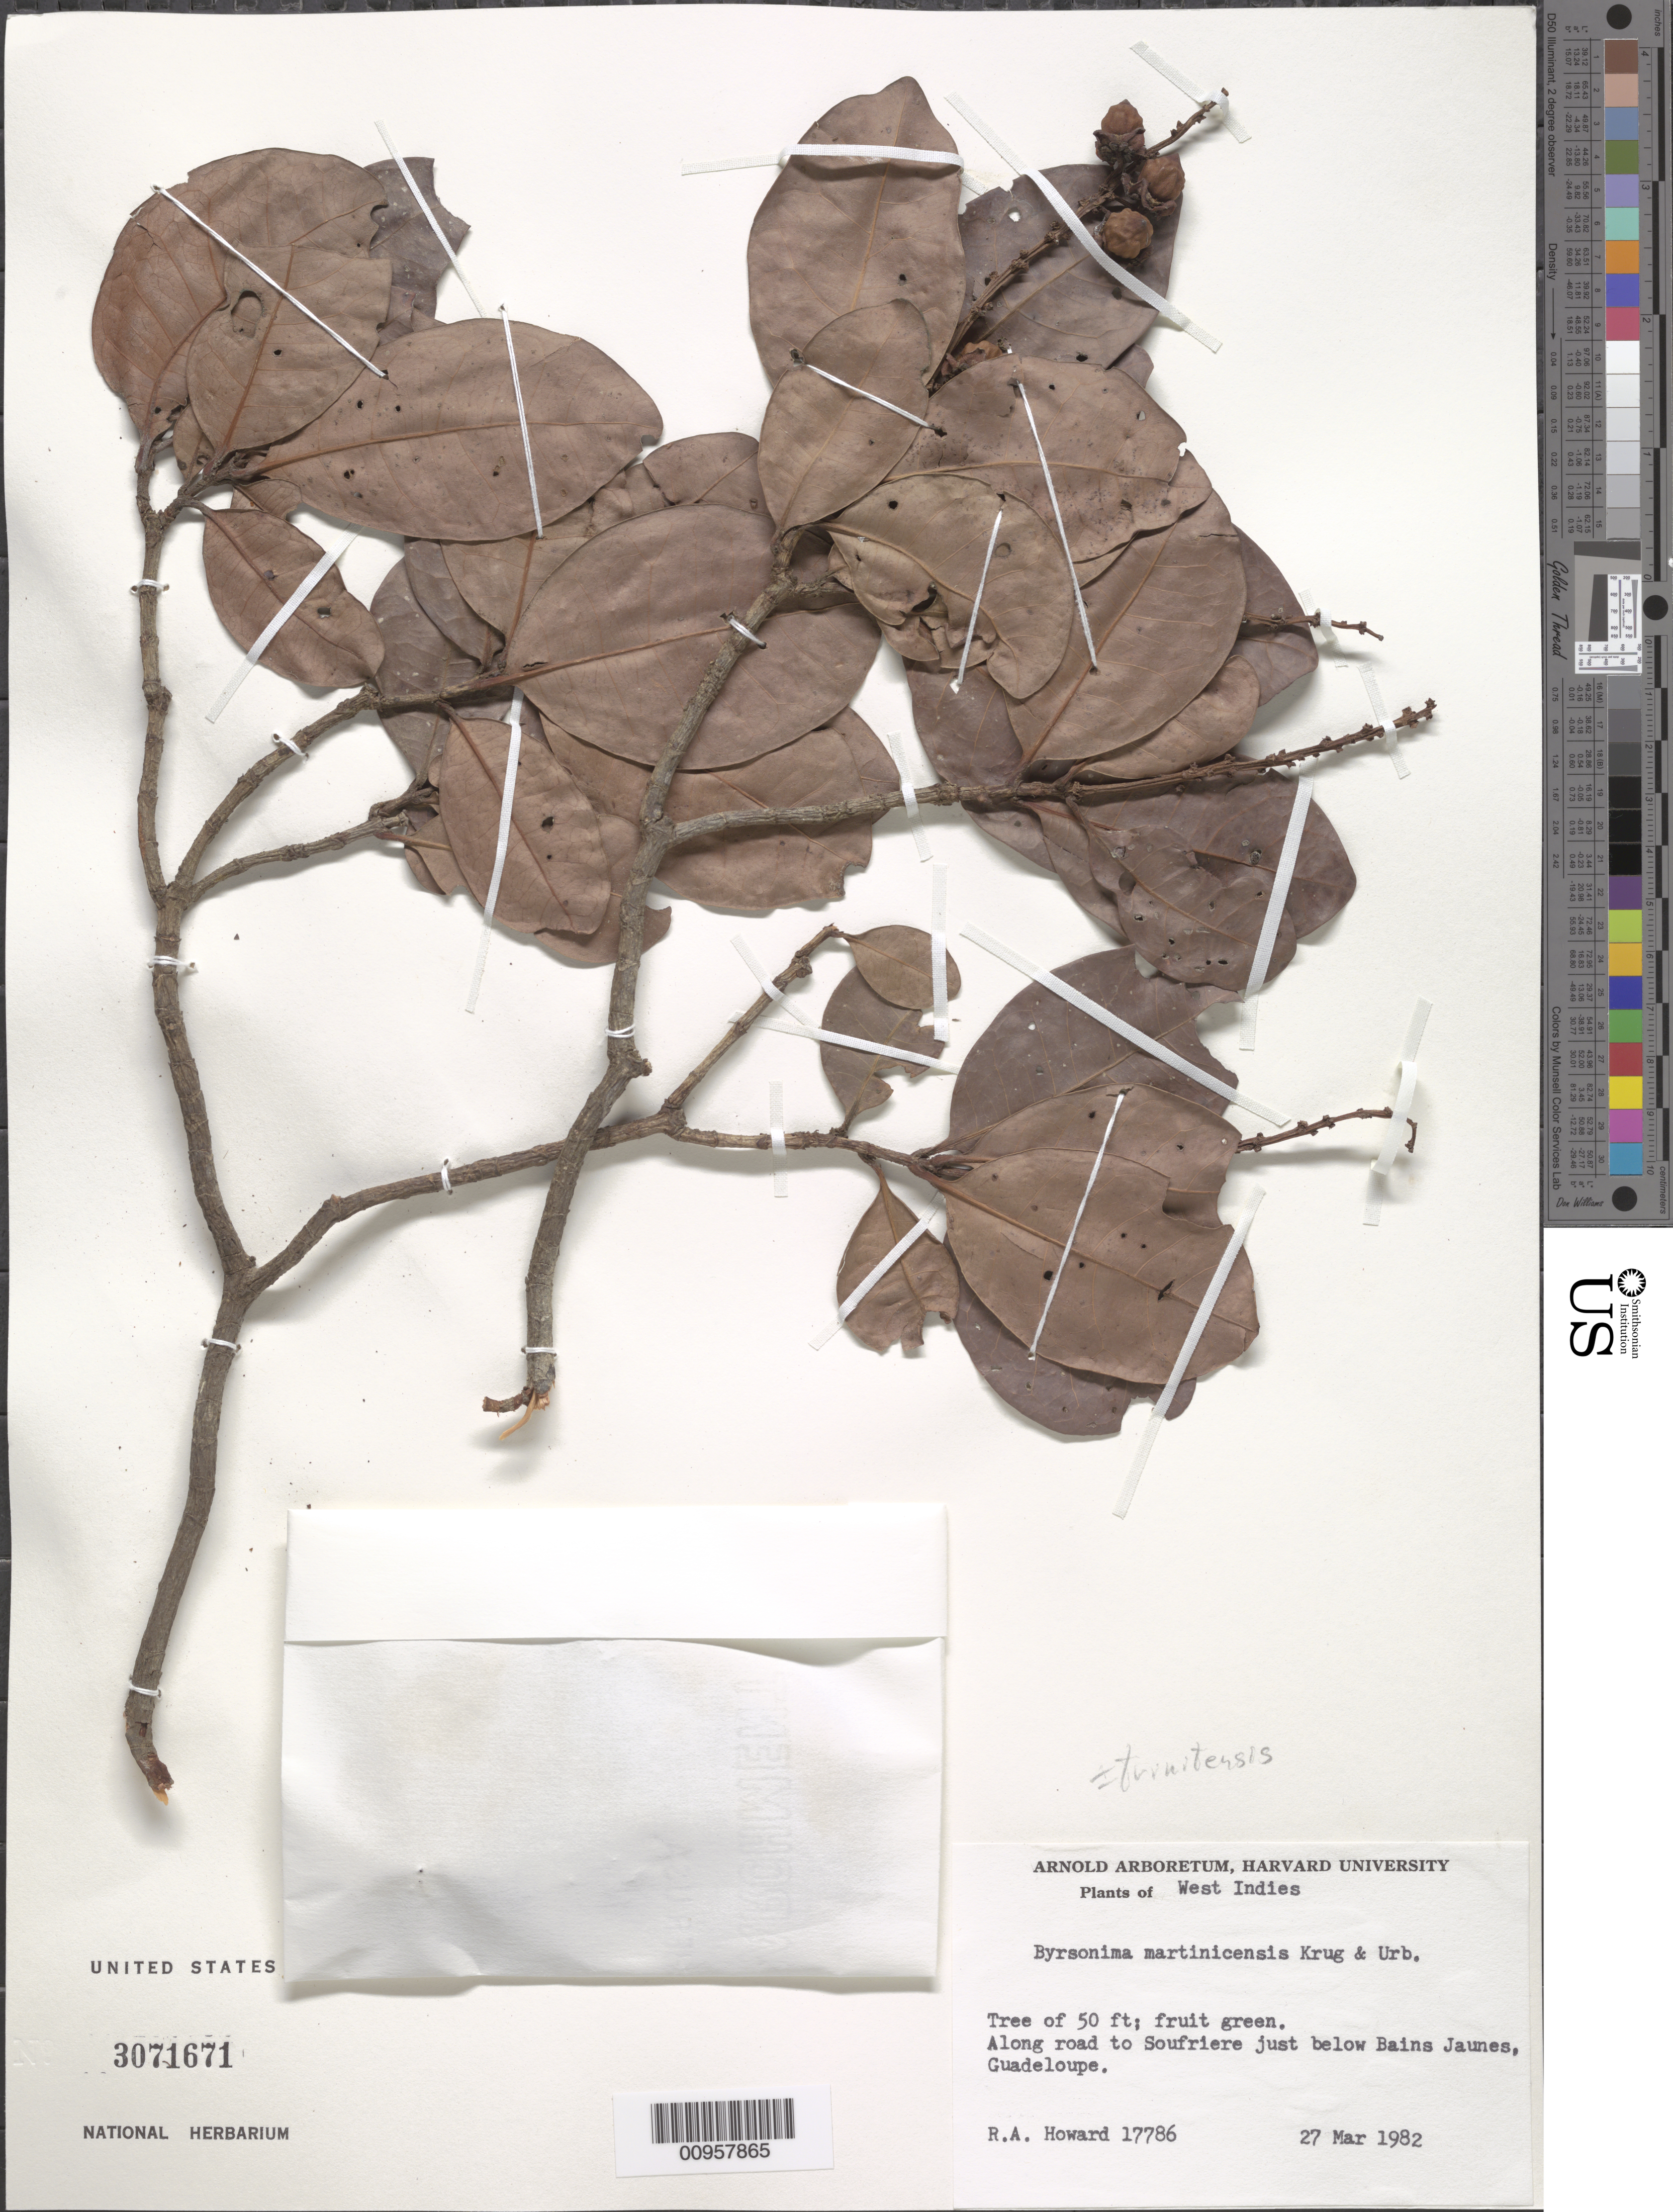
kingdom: Plantae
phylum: Tracheophyta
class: Magnoliopsida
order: Malpighiales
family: Malpighiaceae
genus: Byrsonima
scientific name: Byrsonima trinitensis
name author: A. Juss.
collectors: R. A. Howard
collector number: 17786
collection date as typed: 27 Mar 1982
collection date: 1982-03-27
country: Guadeloupe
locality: Road to Soufriere,just below Bains Jaunes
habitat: Along road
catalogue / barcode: US 3071671